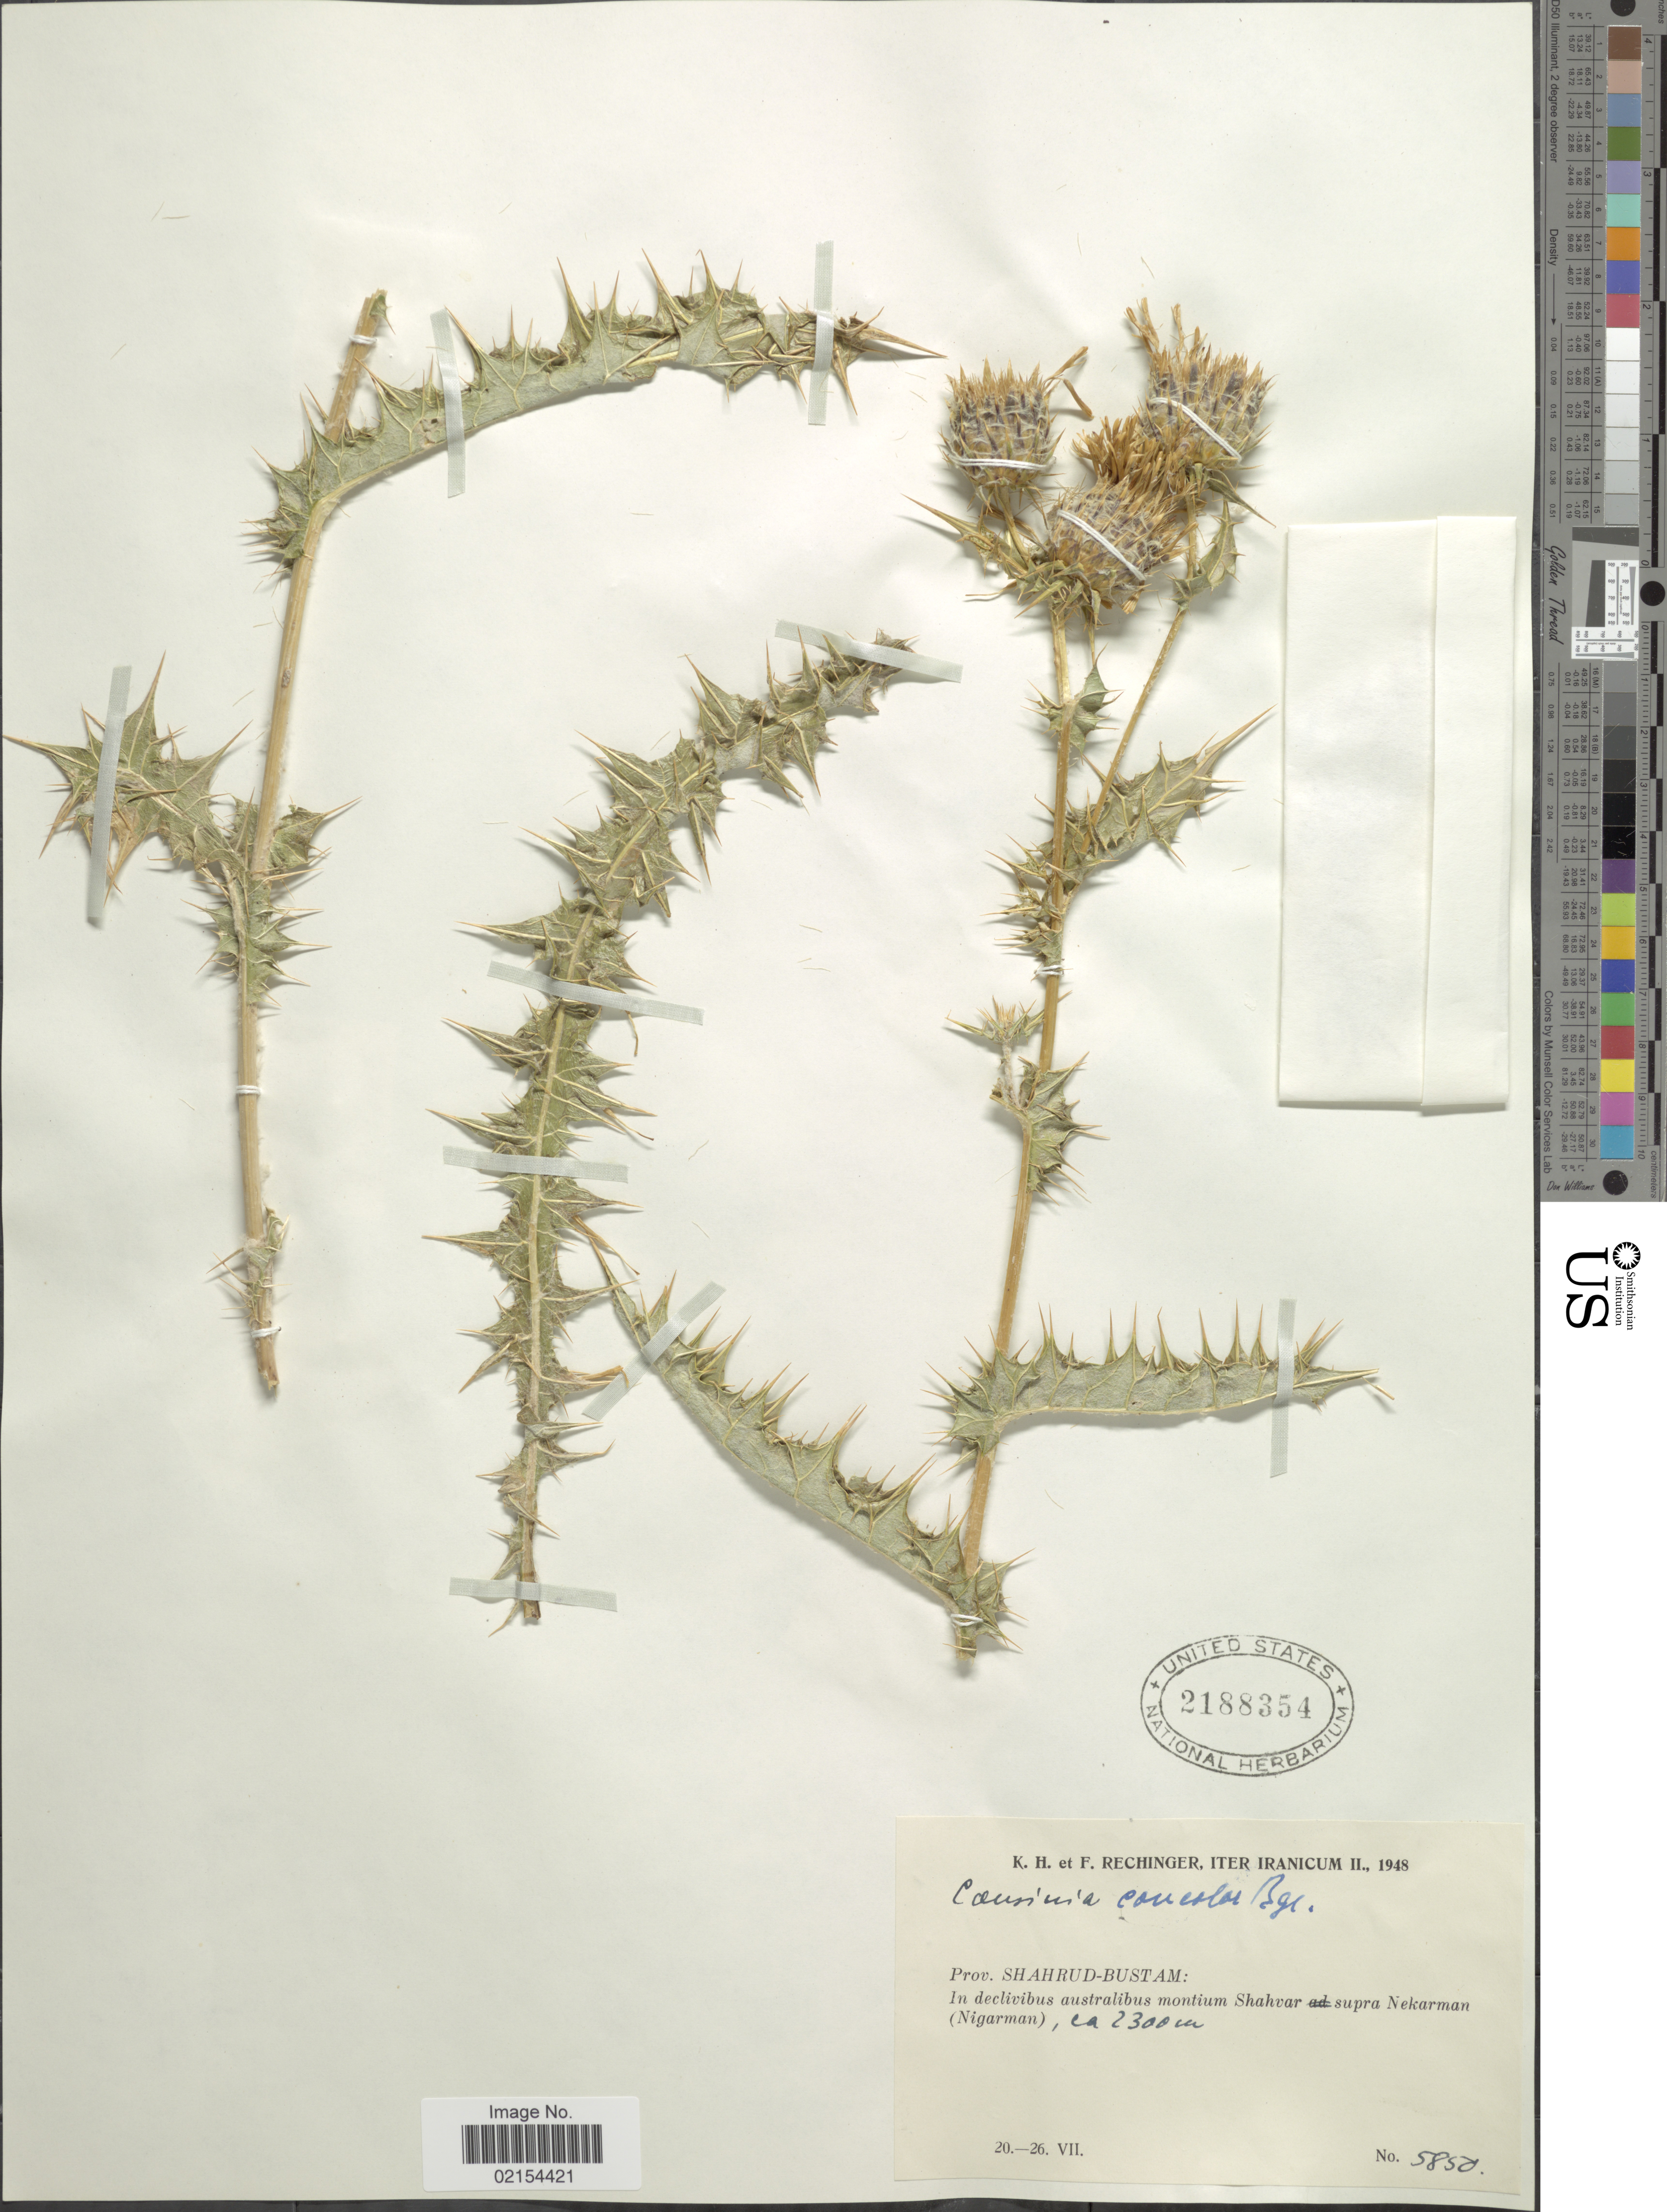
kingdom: Plantae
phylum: Tracheophyta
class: Magnoliopsida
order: Asterales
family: Asteraceae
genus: Cousinia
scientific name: Cousinia concolor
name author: Bunge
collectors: K. H. Rechinger & F. Rechinger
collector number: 5850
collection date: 1948-07-20/1948-07-26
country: Iran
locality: Iter Iranicum, Prov. Shahrud-Bustam: In declivibus montium Shahvar supra Nekarman (Nigarman)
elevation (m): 2300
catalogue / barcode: US 2188354